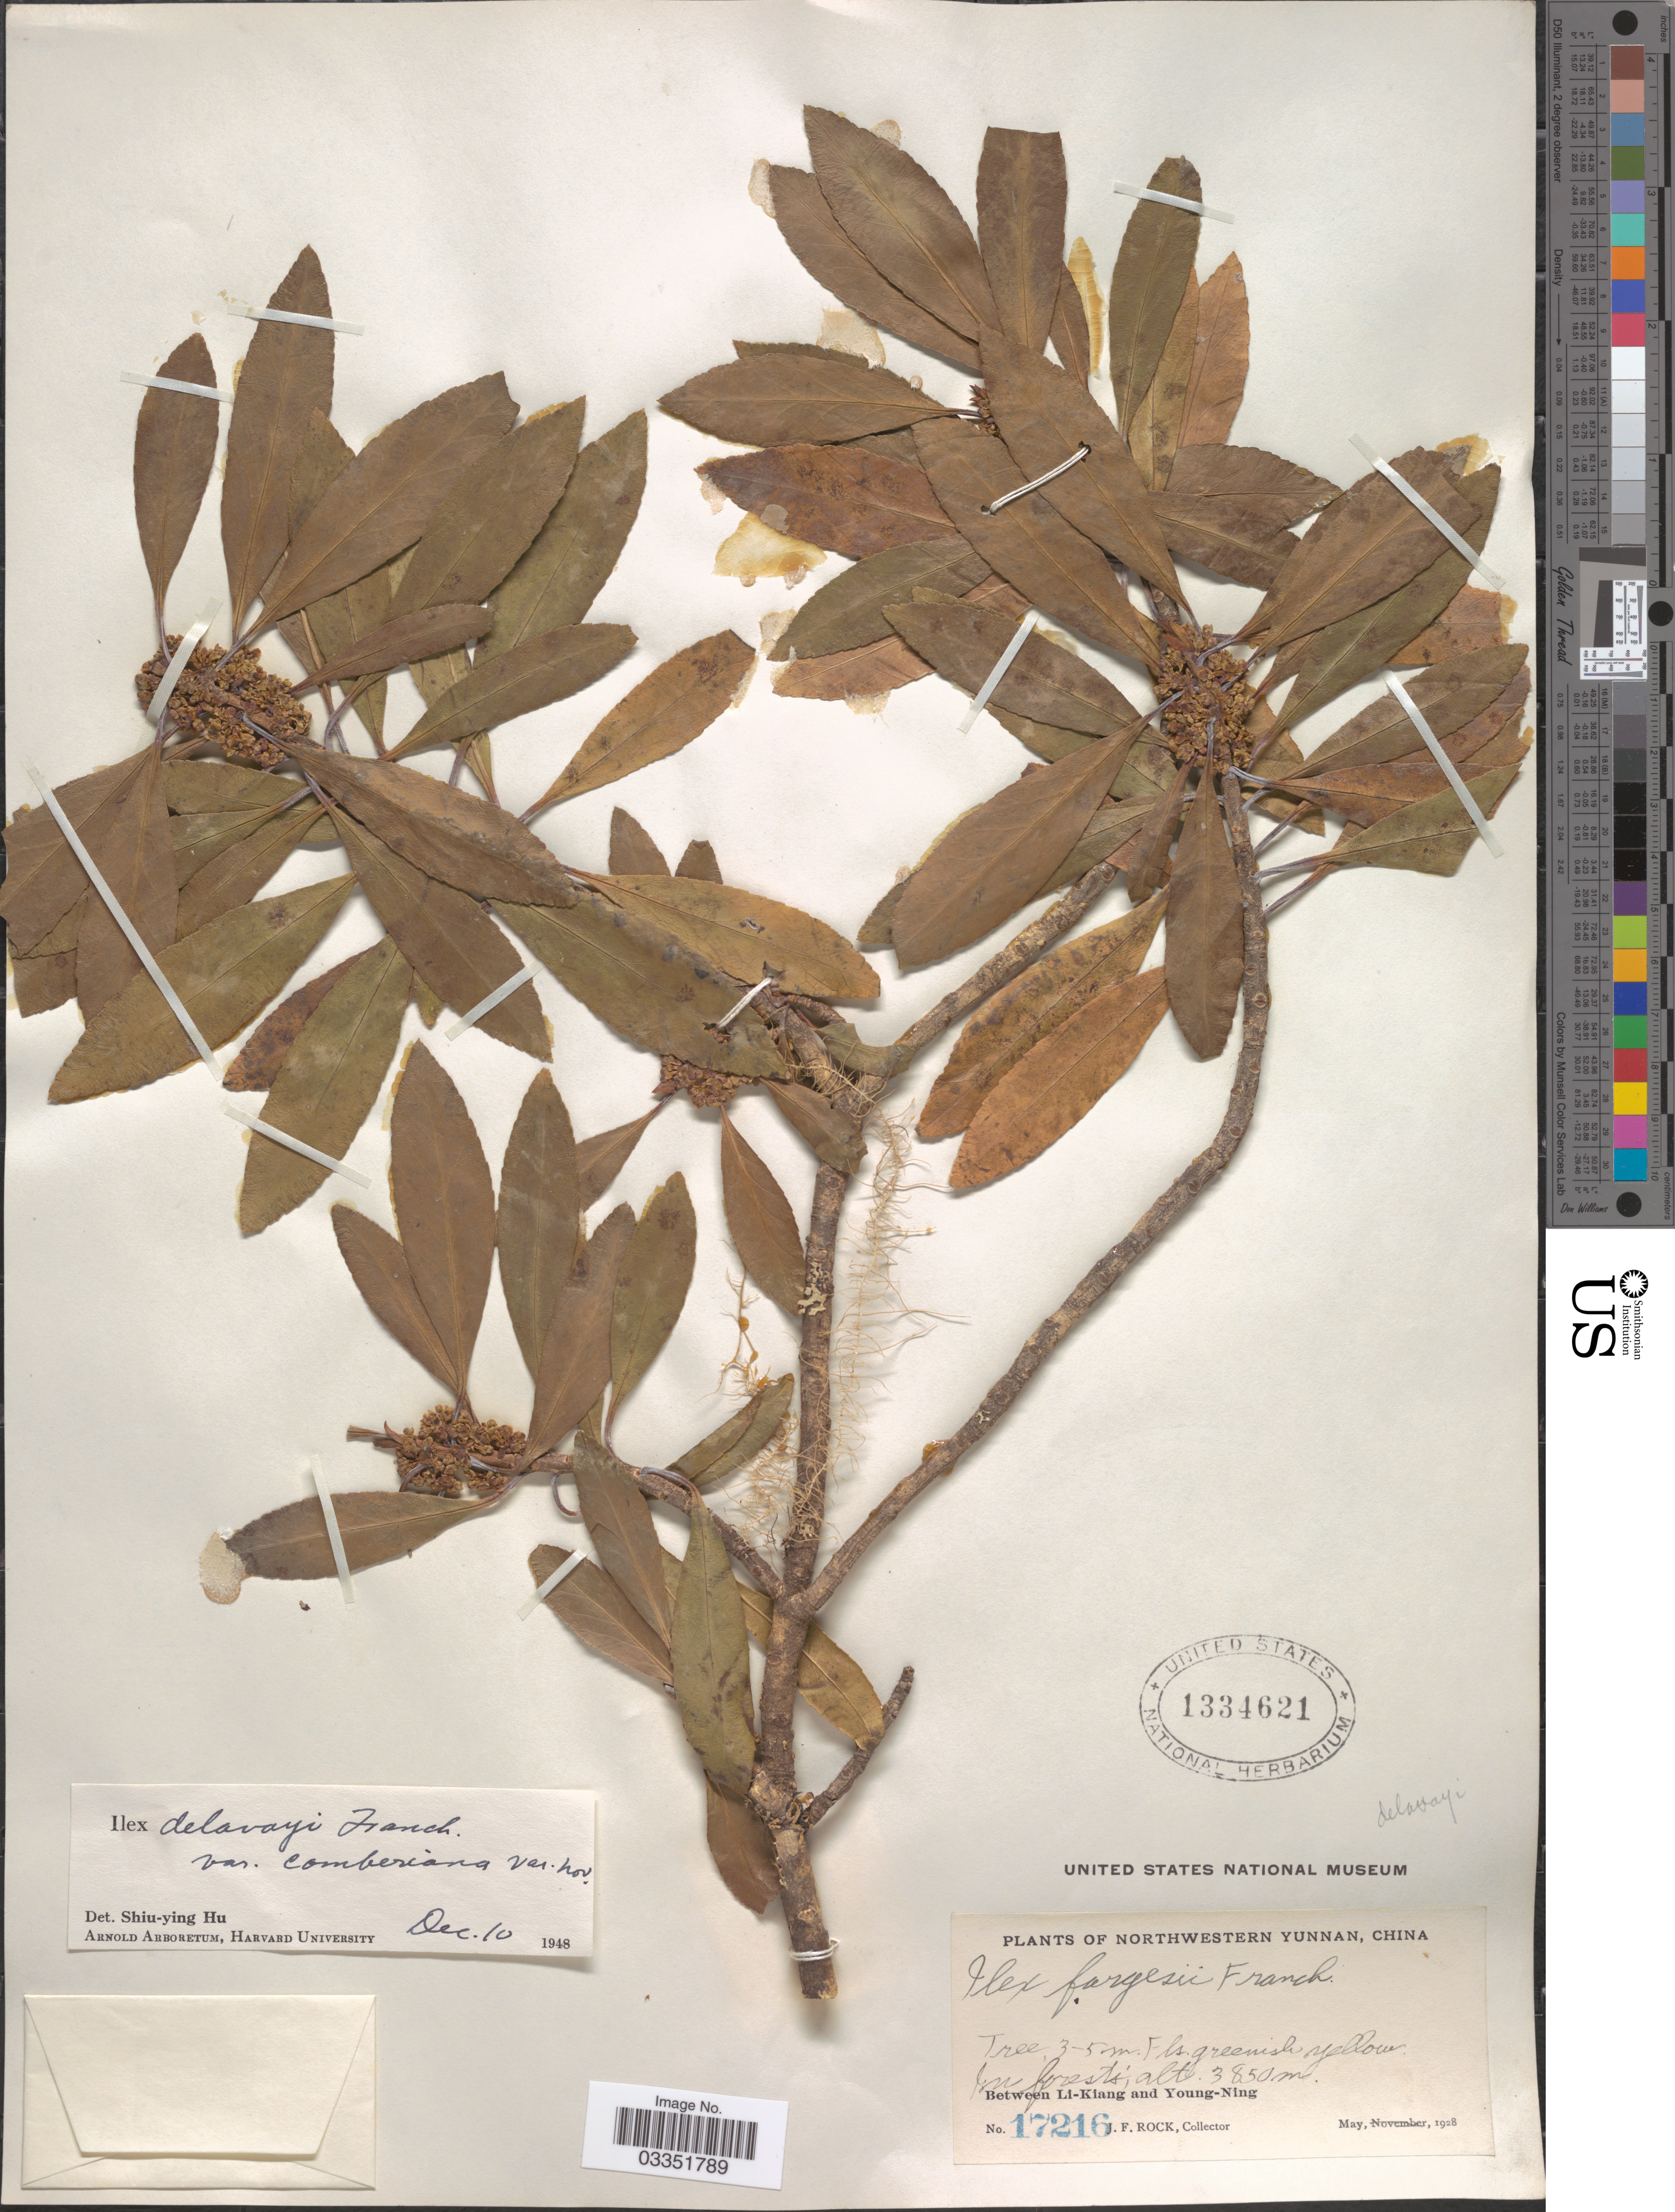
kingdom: Plantae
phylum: Tracheophyta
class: Magnoliopsida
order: Aquifoliales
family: Aquifoliaceae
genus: Ilex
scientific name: Ilex delavayi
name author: Franch.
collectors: J. Rock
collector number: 17216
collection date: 1928-05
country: China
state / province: Yunnan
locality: Northwestern Yunnan. Between Li-Kiang and Young-Ning.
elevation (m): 3850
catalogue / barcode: US 1334621